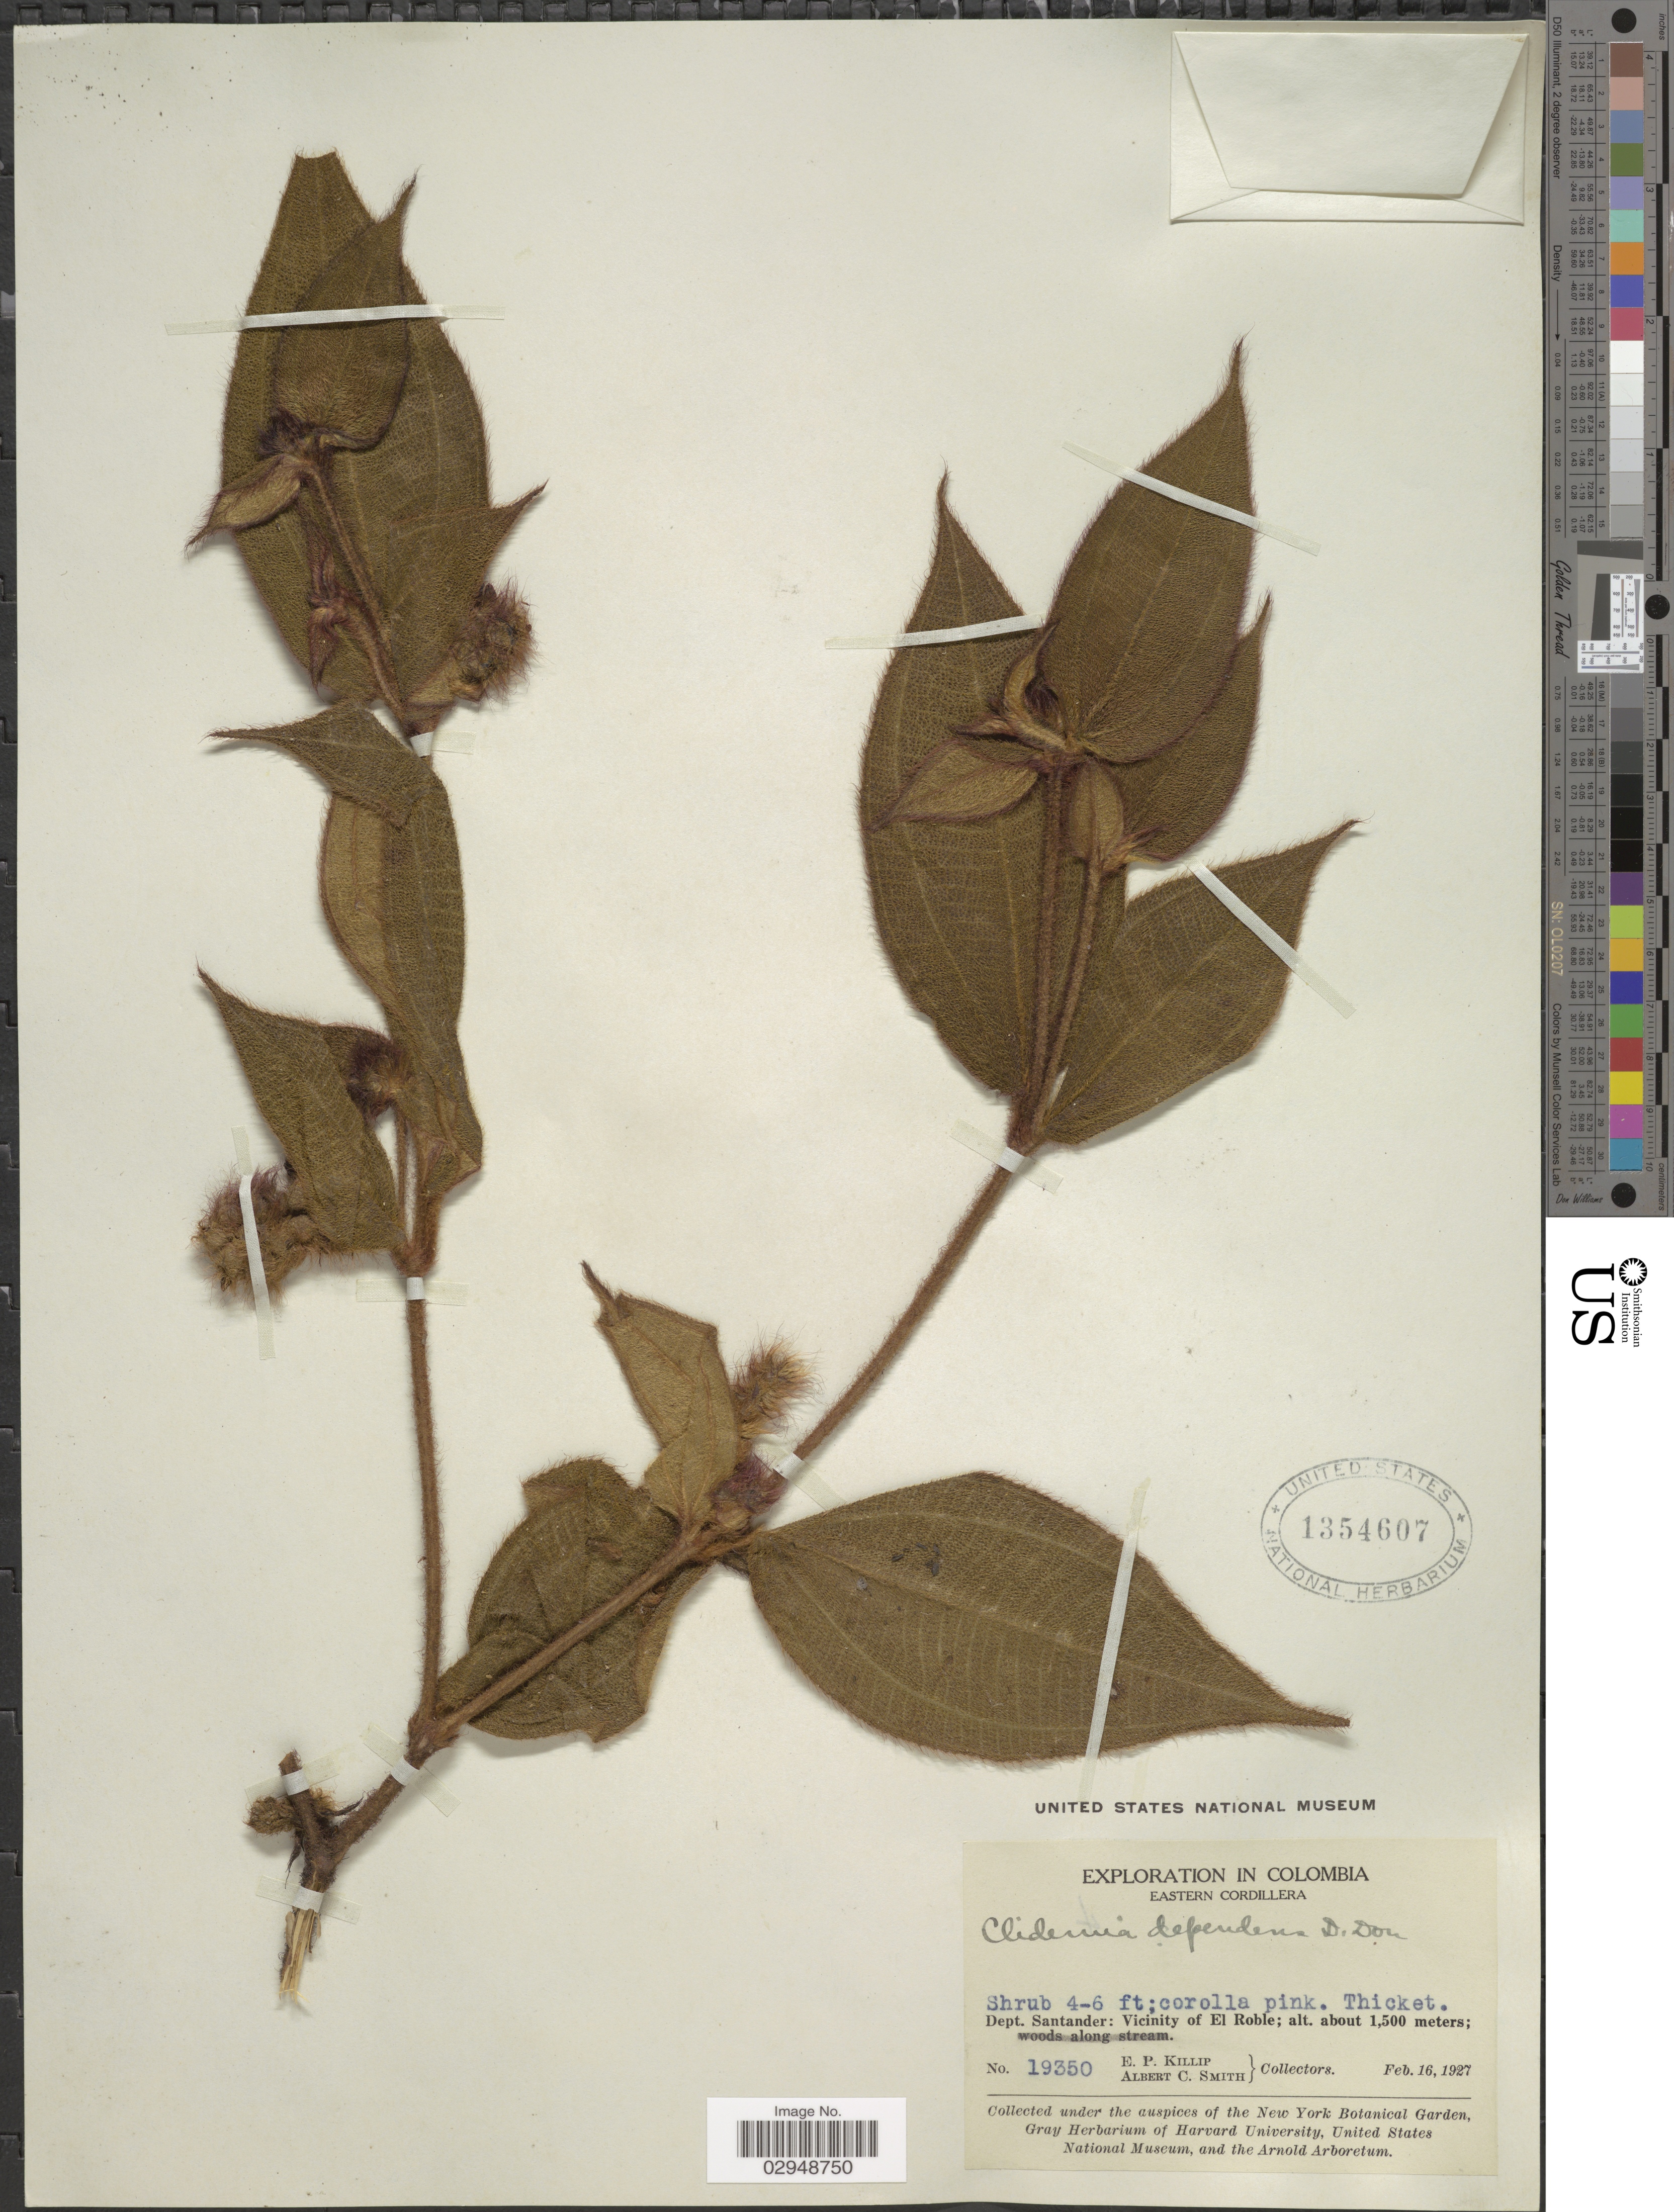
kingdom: Plantae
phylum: Tracheophyta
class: Magnoliopsida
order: Myrtales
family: Melastomataceae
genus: Clidemia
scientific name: Clidemia capitellata var. dependens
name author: (Pav. & D. Don) J.F. Macbr.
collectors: E. P. Killip & A. C. Smith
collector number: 19350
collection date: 1927-02-16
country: Colombia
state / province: Santander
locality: Eastern Cordillera. Dept. Santander: Vicinity of El Roble.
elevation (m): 1500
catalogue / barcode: US 1354607